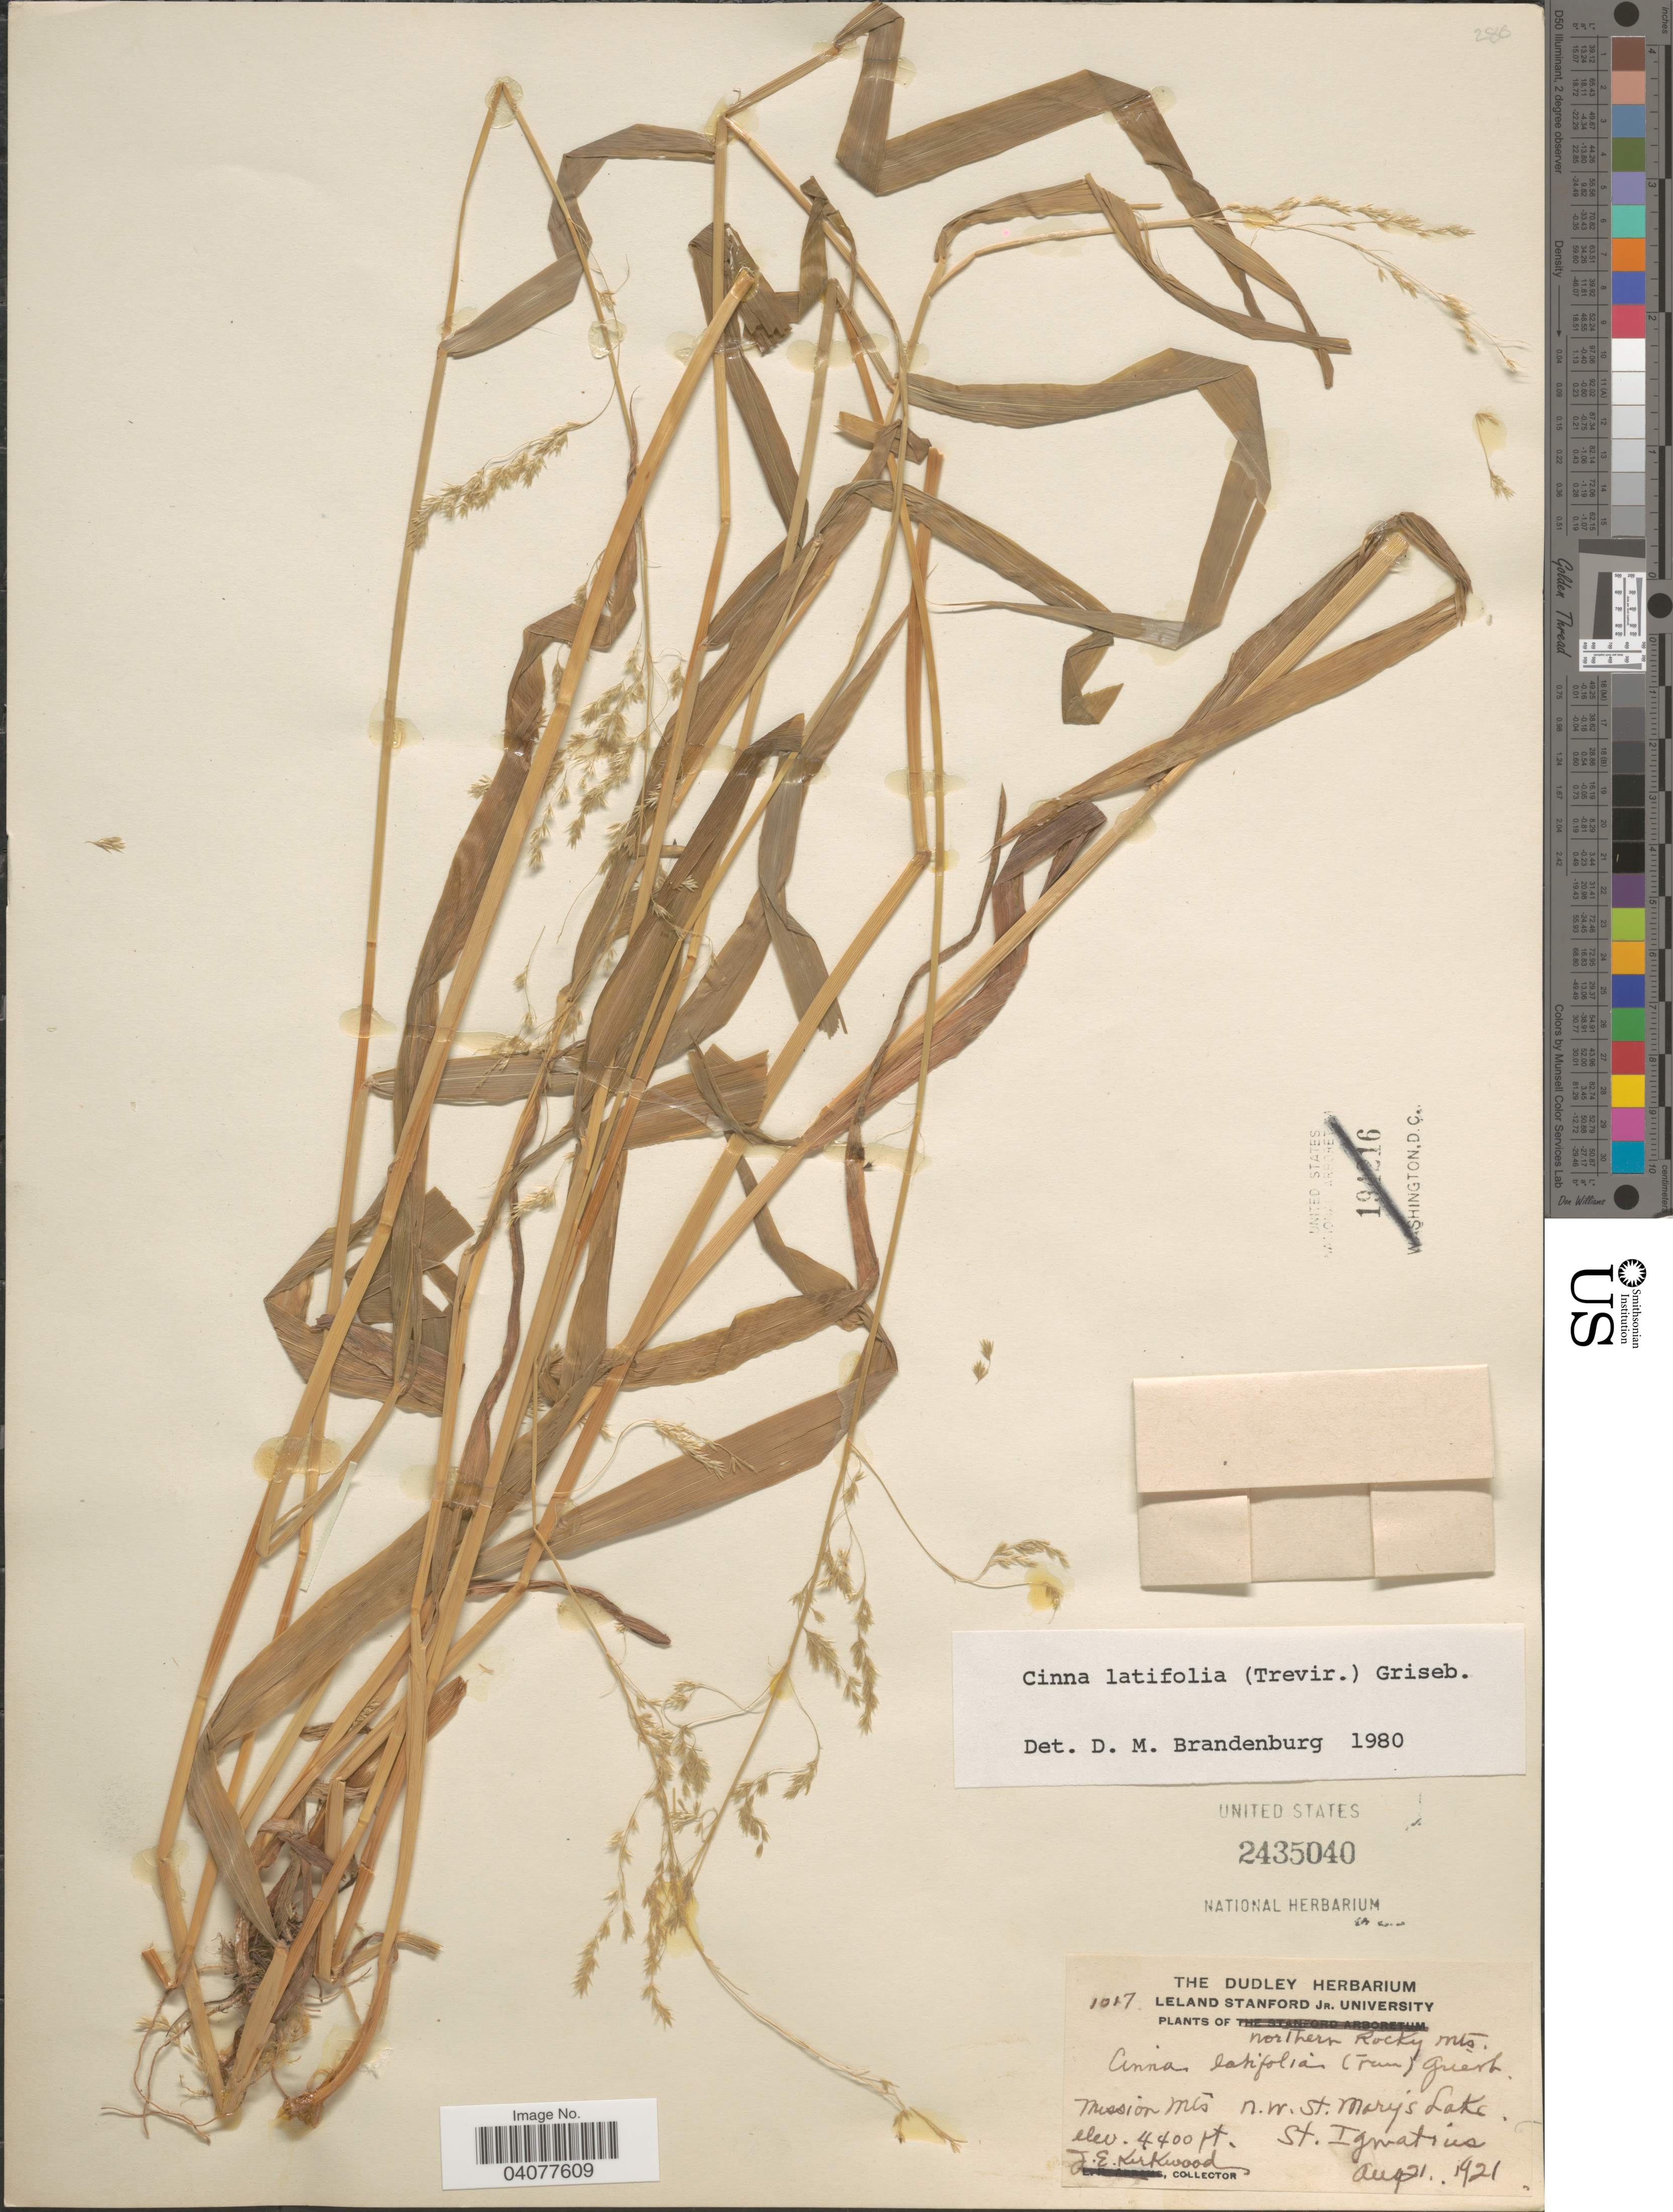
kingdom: Plantae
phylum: Tracheophyta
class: Liliopsida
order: Poales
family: Poaceae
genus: Cinna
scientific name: Cinna latifolia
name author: (Trevir. ex Goeppert) Griseb.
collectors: J. Kirkwood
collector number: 1017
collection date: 1921-08-21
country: United States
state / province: Montana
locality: Northern Rocky Mts. Mission Mts. N. W. St. Mary's Lake. St. Ignatius.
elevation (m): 1341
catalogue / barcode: US 2435040